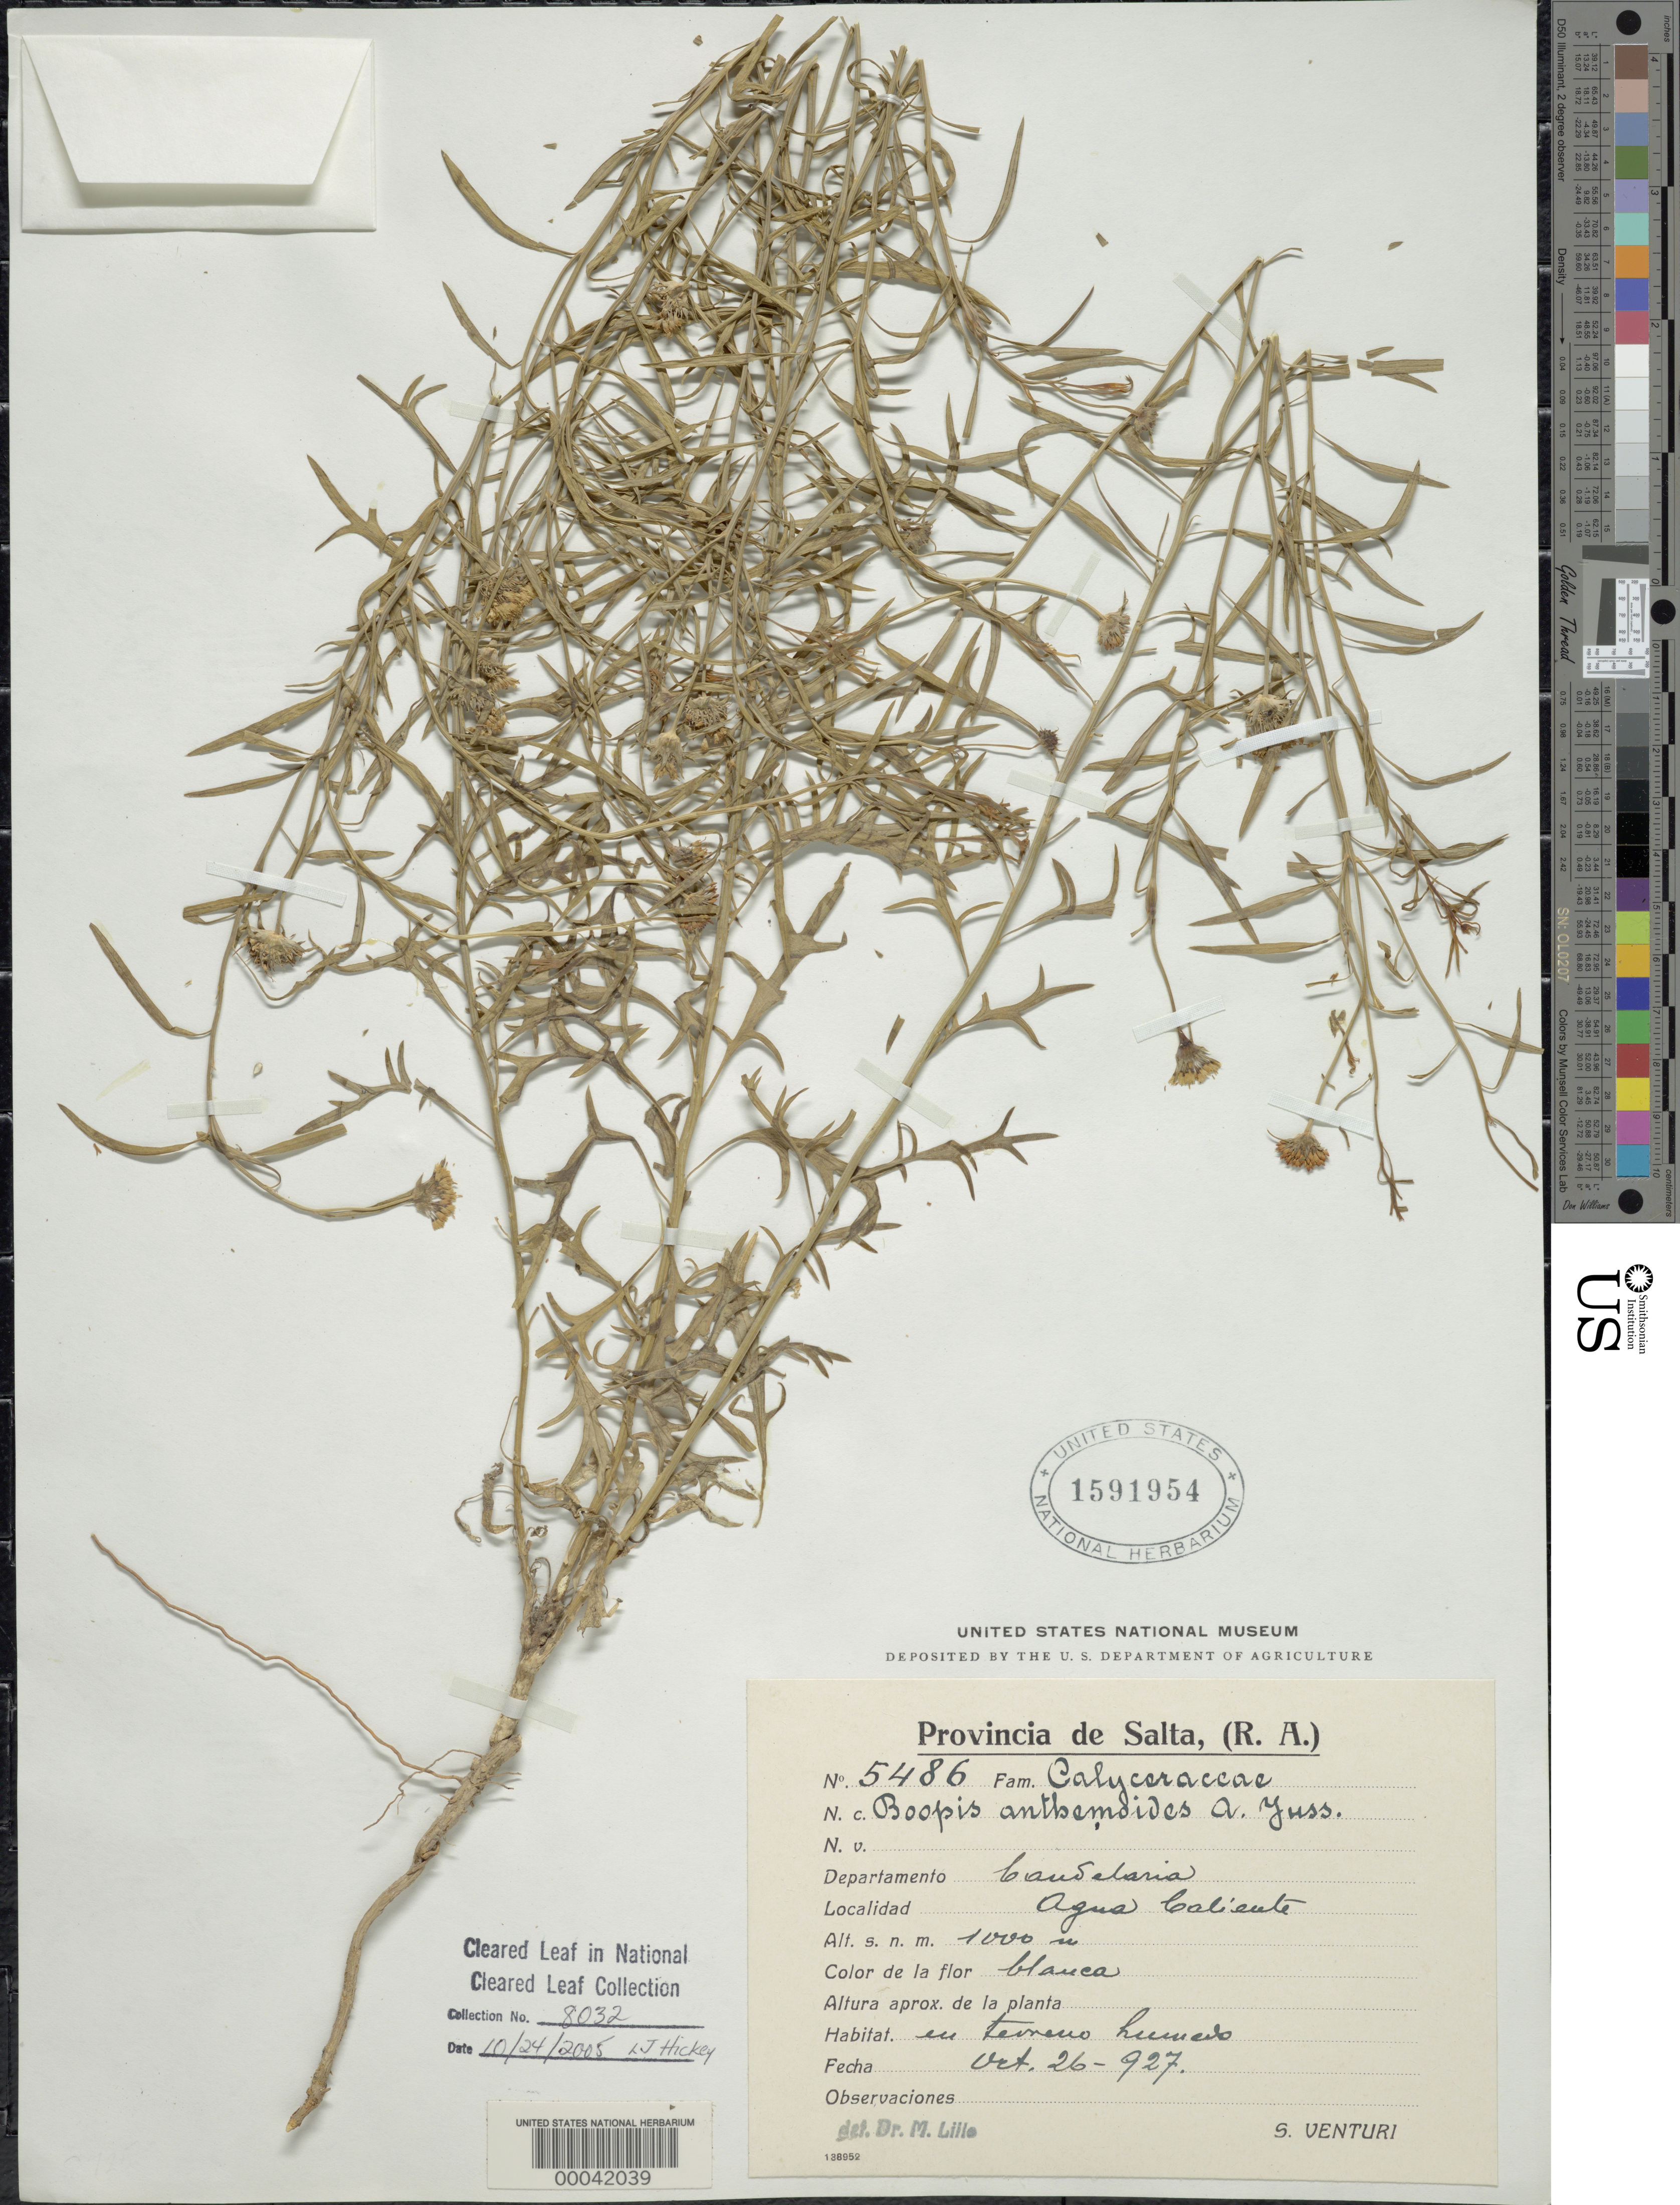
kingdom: Plantae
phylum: Tracheophyta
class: Magnoliopsida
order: Asterales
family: Calyceraceae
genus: Boopis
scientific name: Boopis anthemoides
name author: Juss.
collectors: S. Venturi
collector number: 5486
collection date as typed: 26 Oct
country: Argentina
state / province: Salta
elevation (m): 1000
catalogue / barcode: US 1591954